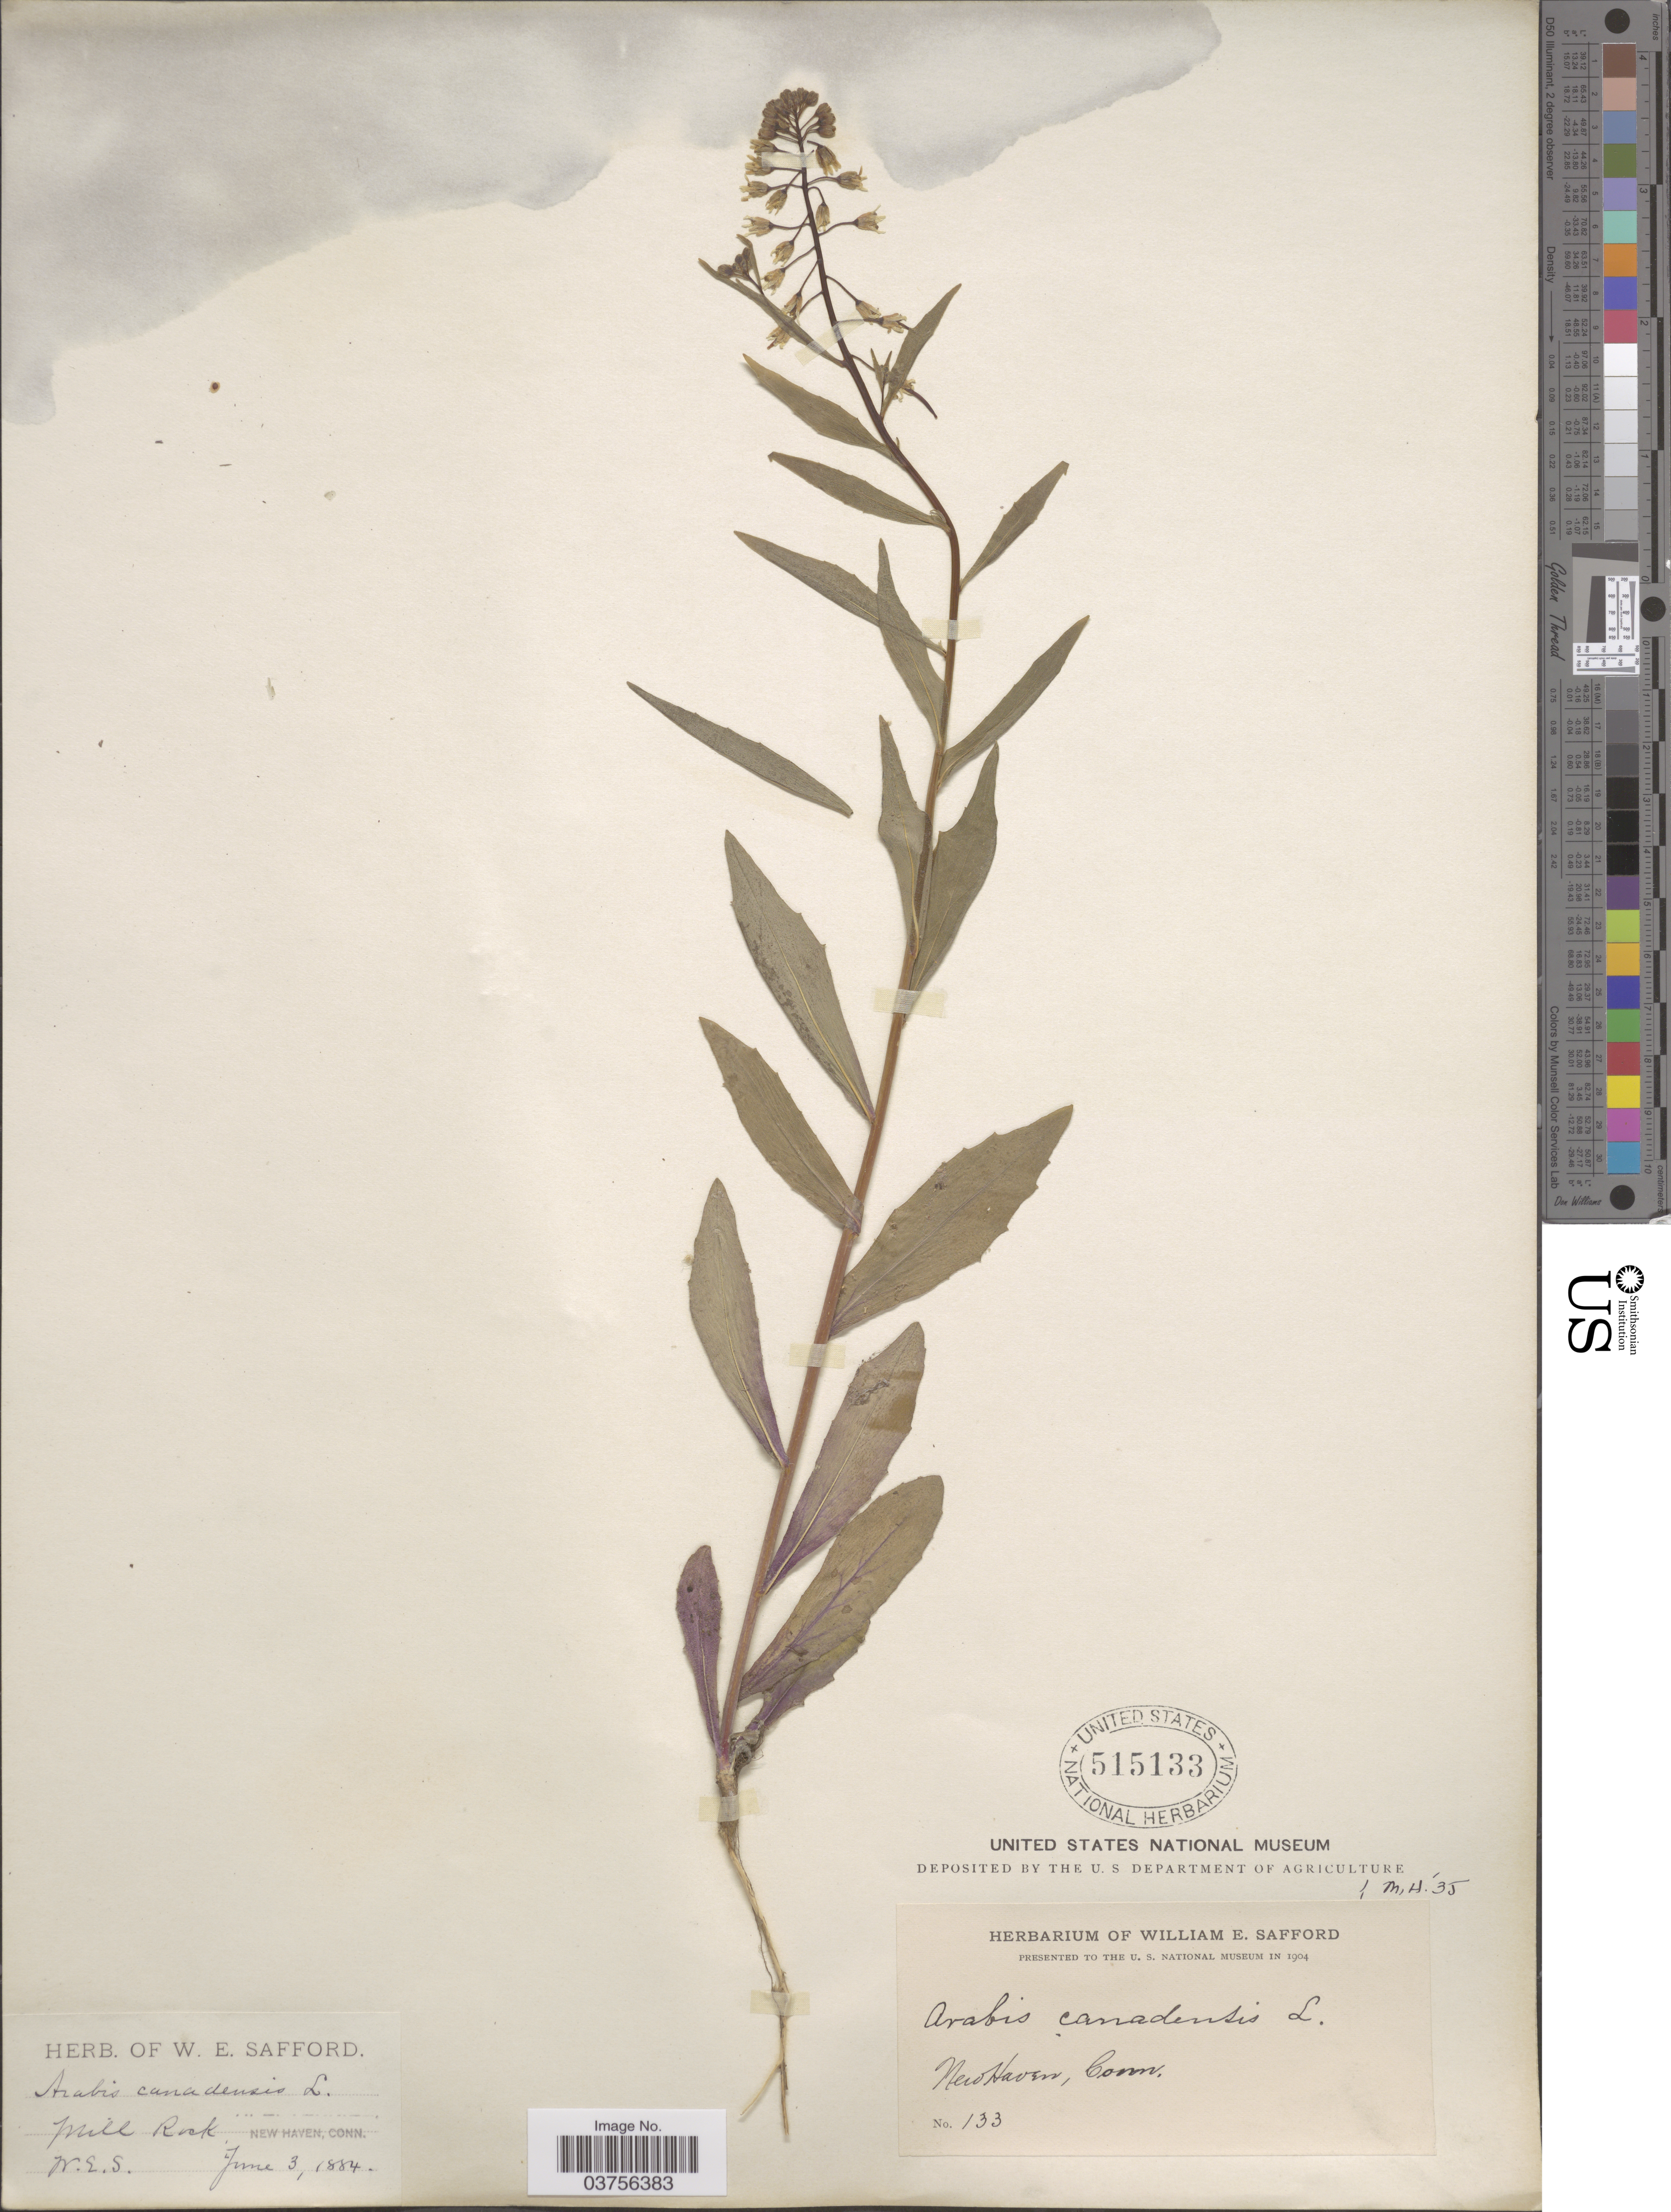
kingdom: Plantae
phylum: Tracheophyta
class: Magnoliopsida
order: Brassicales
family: Brassicaceae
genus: Arabis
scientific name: Arabis canadensis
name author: L.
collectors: W. E. Safford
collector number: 133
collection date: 1884-06-03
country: United States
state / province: Connecticut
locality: New Haven. Mill Rock.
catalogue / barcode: US 515133